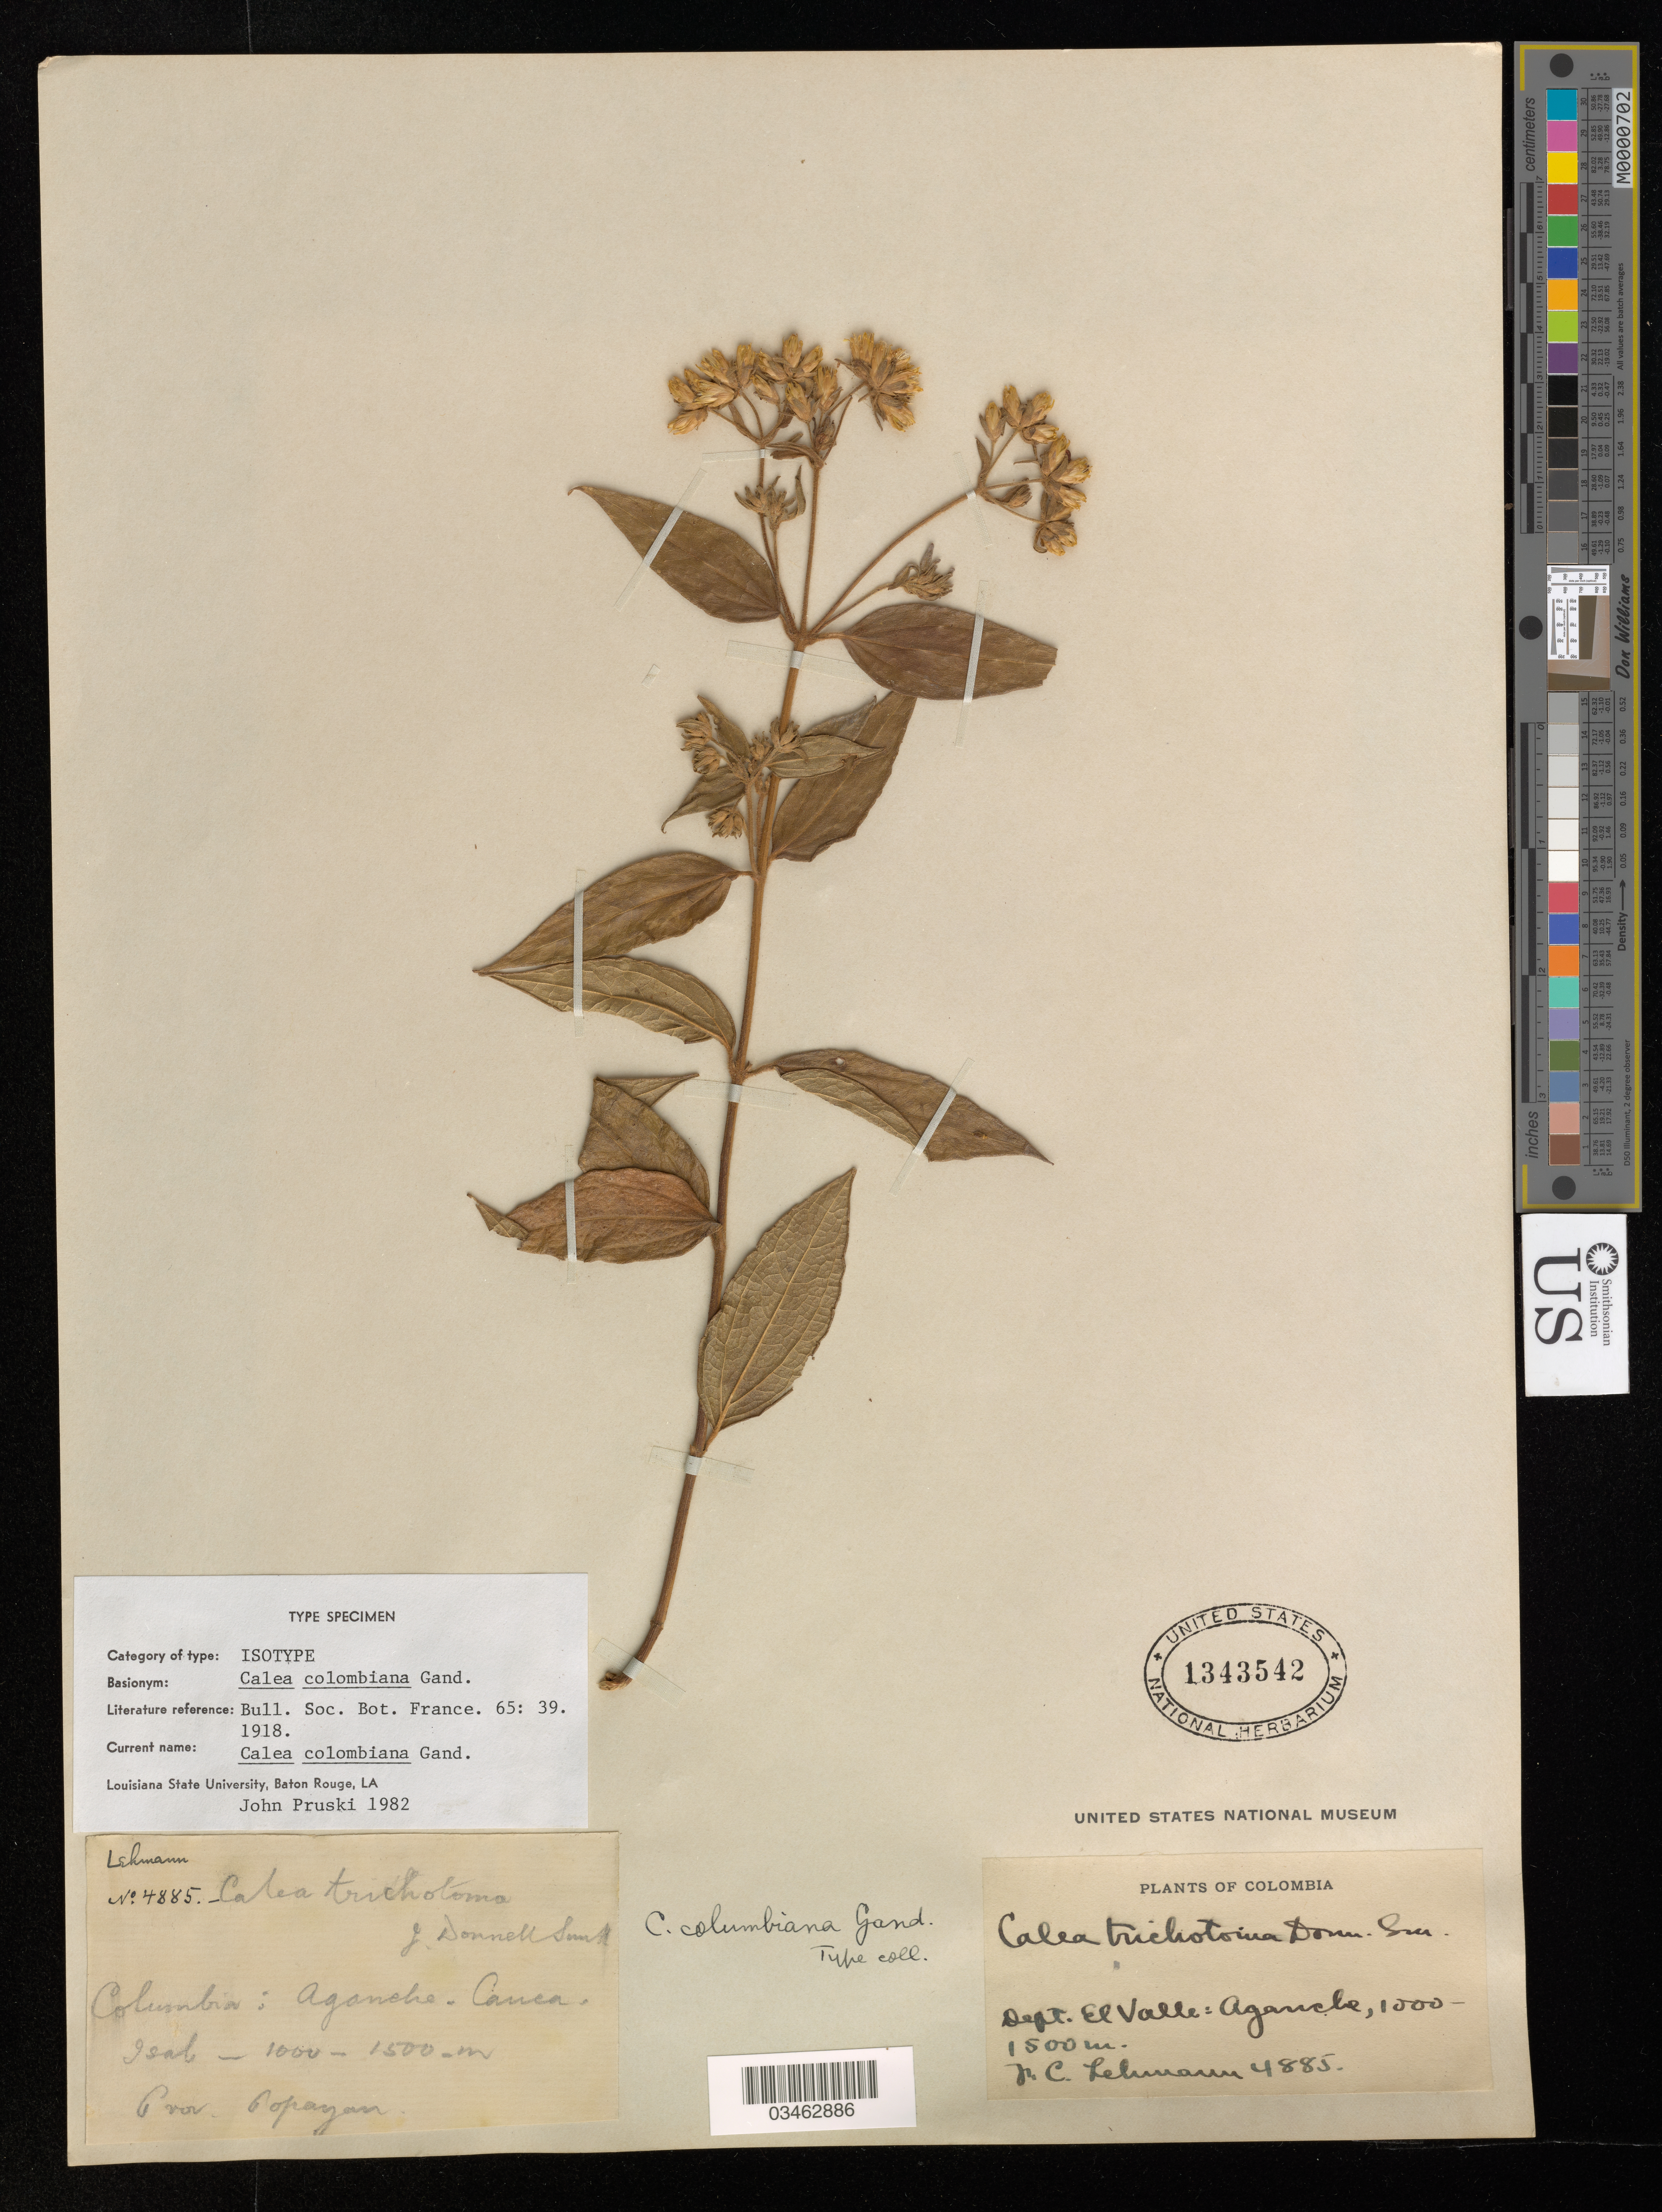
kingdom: Plantae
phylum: Tracheophyta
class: Magnoliopsida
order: Asterales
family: Asteraceae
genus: Calea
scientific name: Calea colombiana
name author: Gand.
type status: Isotype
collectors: F. C. Lehmann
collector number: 4885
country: Colombia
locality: Dpto. El Valle: Agaunche [interpreted]. Cauca.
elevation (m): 1000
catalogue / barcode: US 1343542